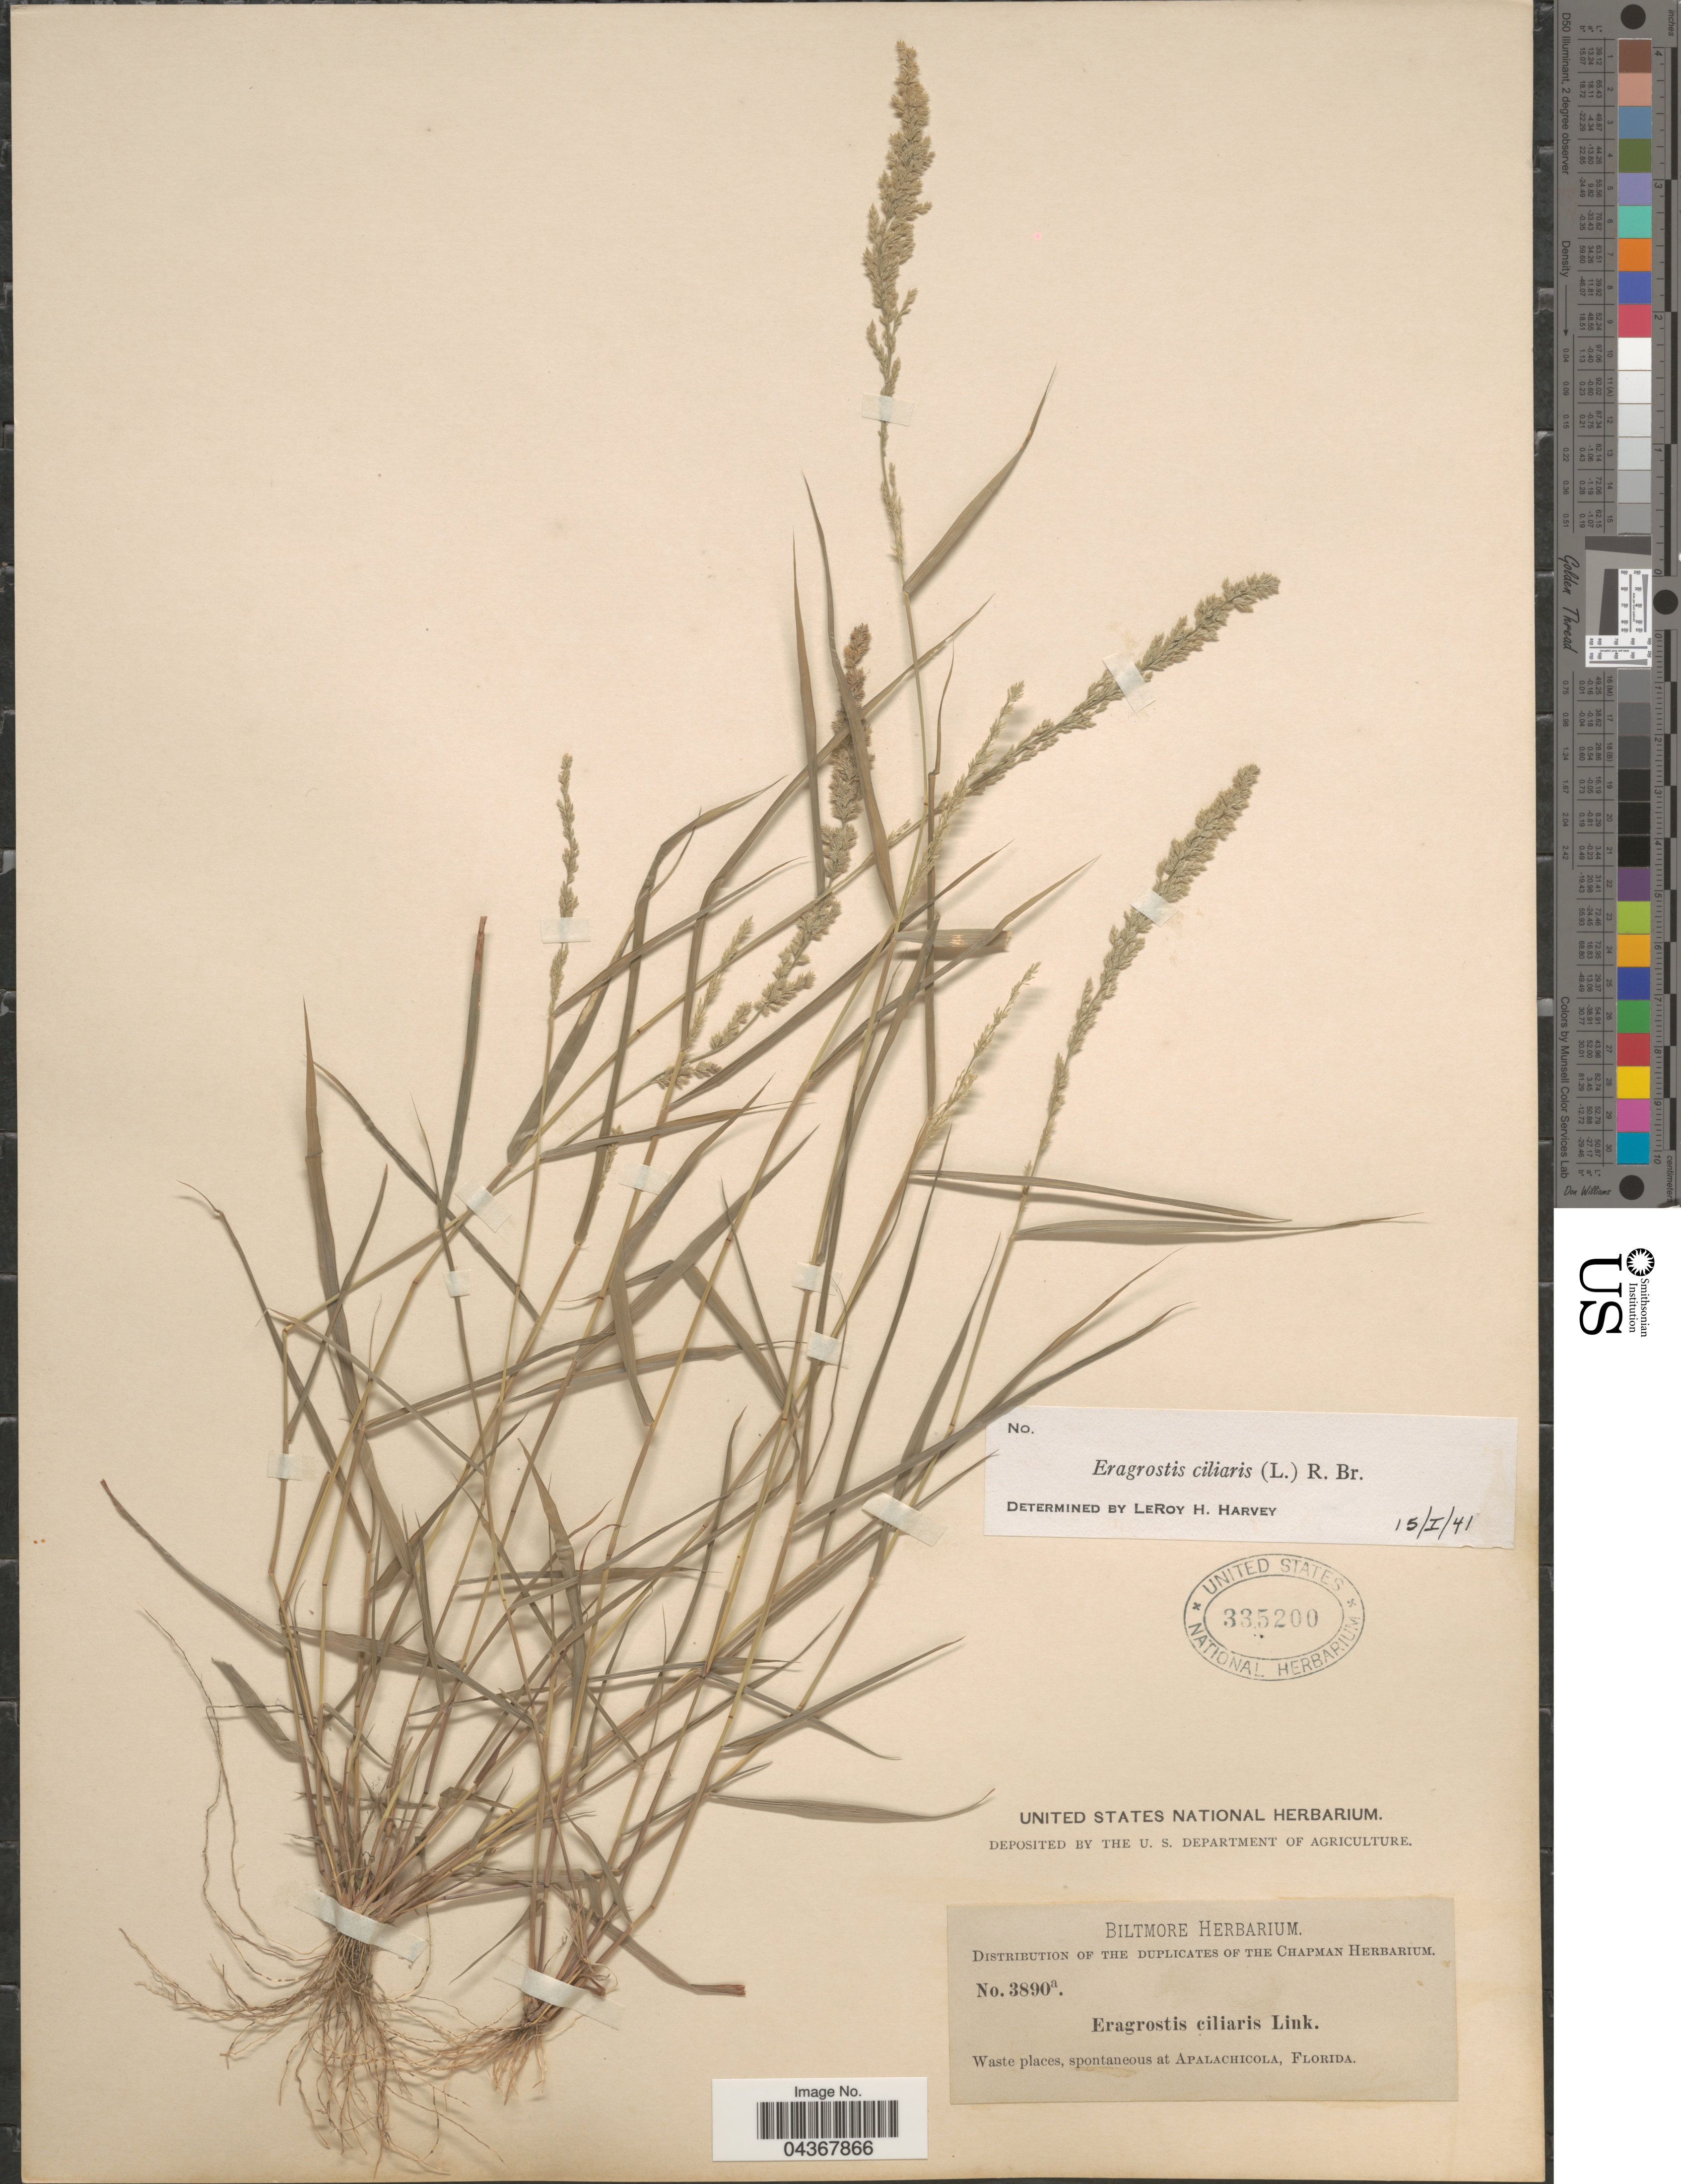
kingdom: Plantae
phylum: Tracheophyta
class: Liliopsida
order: Poales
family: Poaceae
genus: Eragrostis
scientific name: Eragrostis ciliaris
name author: (L.) R. Br.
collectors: ex herb. Biltmore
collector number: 3890a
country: United States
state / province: Florida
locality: Waste places, spontaneous at Apalachicola.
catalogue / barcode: US 335200